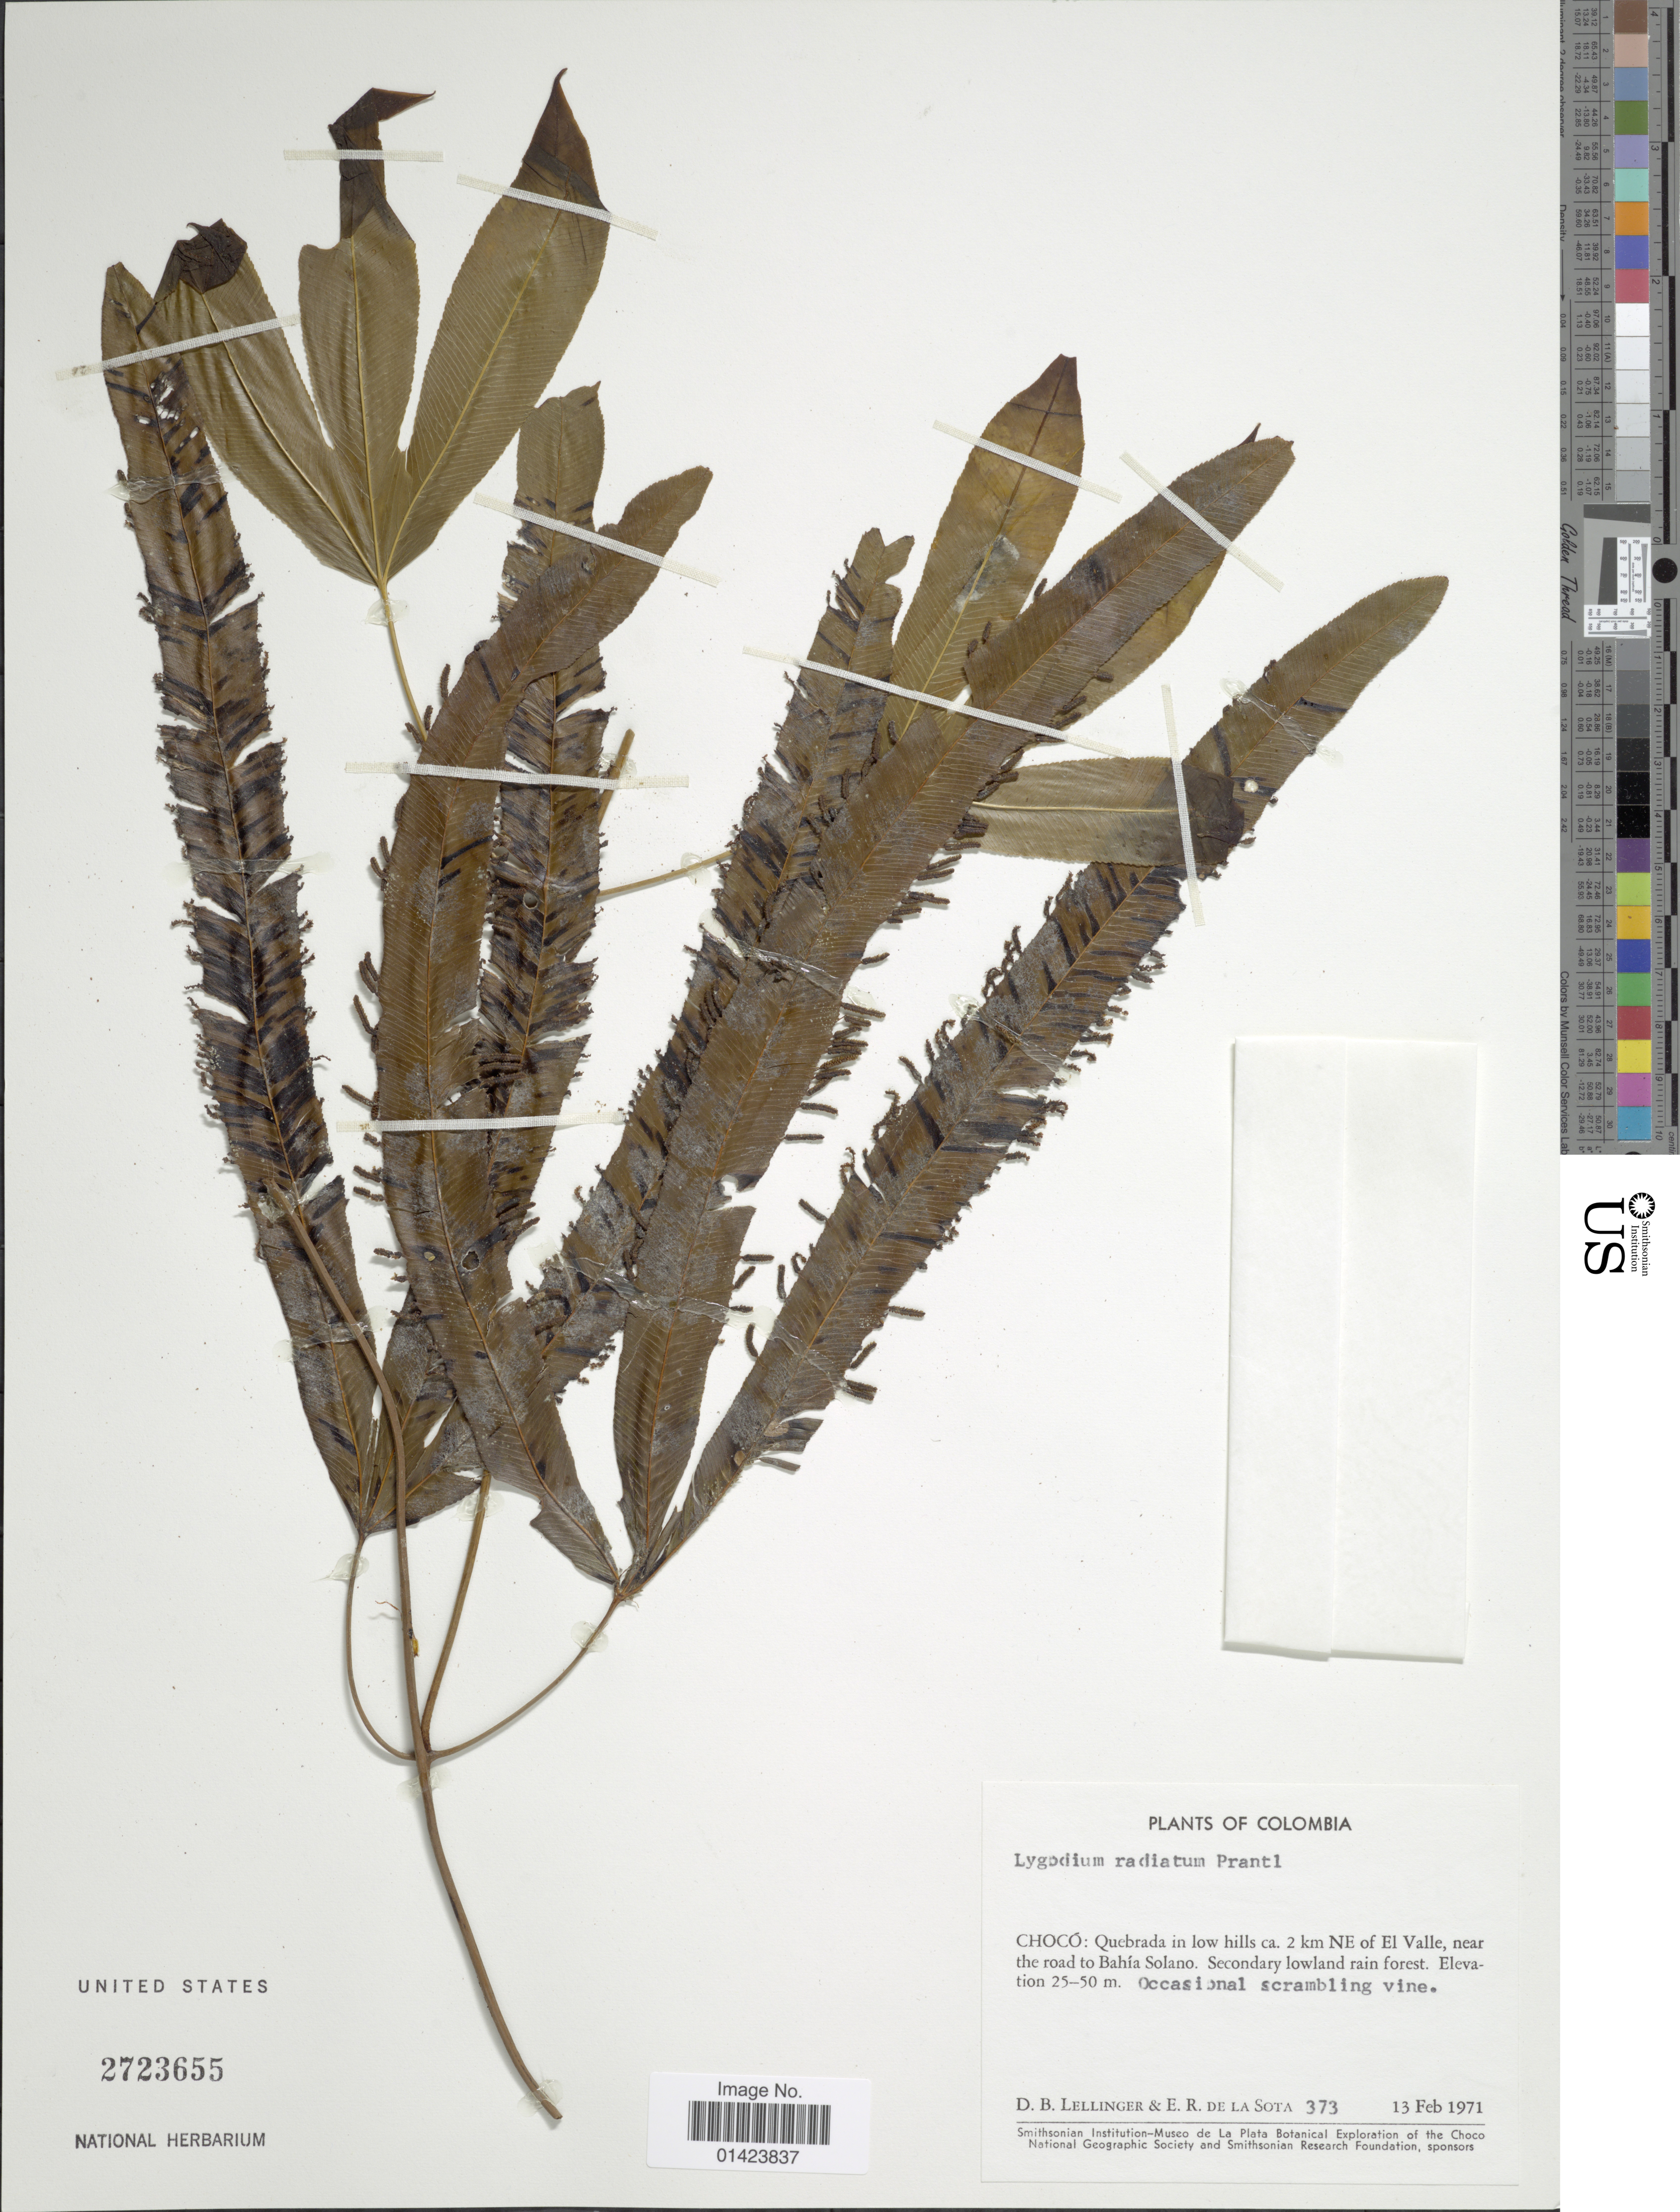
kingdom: Plantae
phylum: Tracheophyta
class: Polypodiopsida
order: Schizaeales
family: Lygodiaceae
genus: Lygodium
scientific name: Lygodium radiatum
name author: Prantl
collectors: D. B. Lellinger & E. R. de la Sota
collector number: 373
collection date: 1971-02-13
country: Colombia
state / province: Chocó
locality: Chocó: Quebrada in low hills ca. 2km NE of El Valle, near the road to Bahía Solano, Secondary lowland rain forest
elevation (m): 25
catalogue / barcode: US 2723655